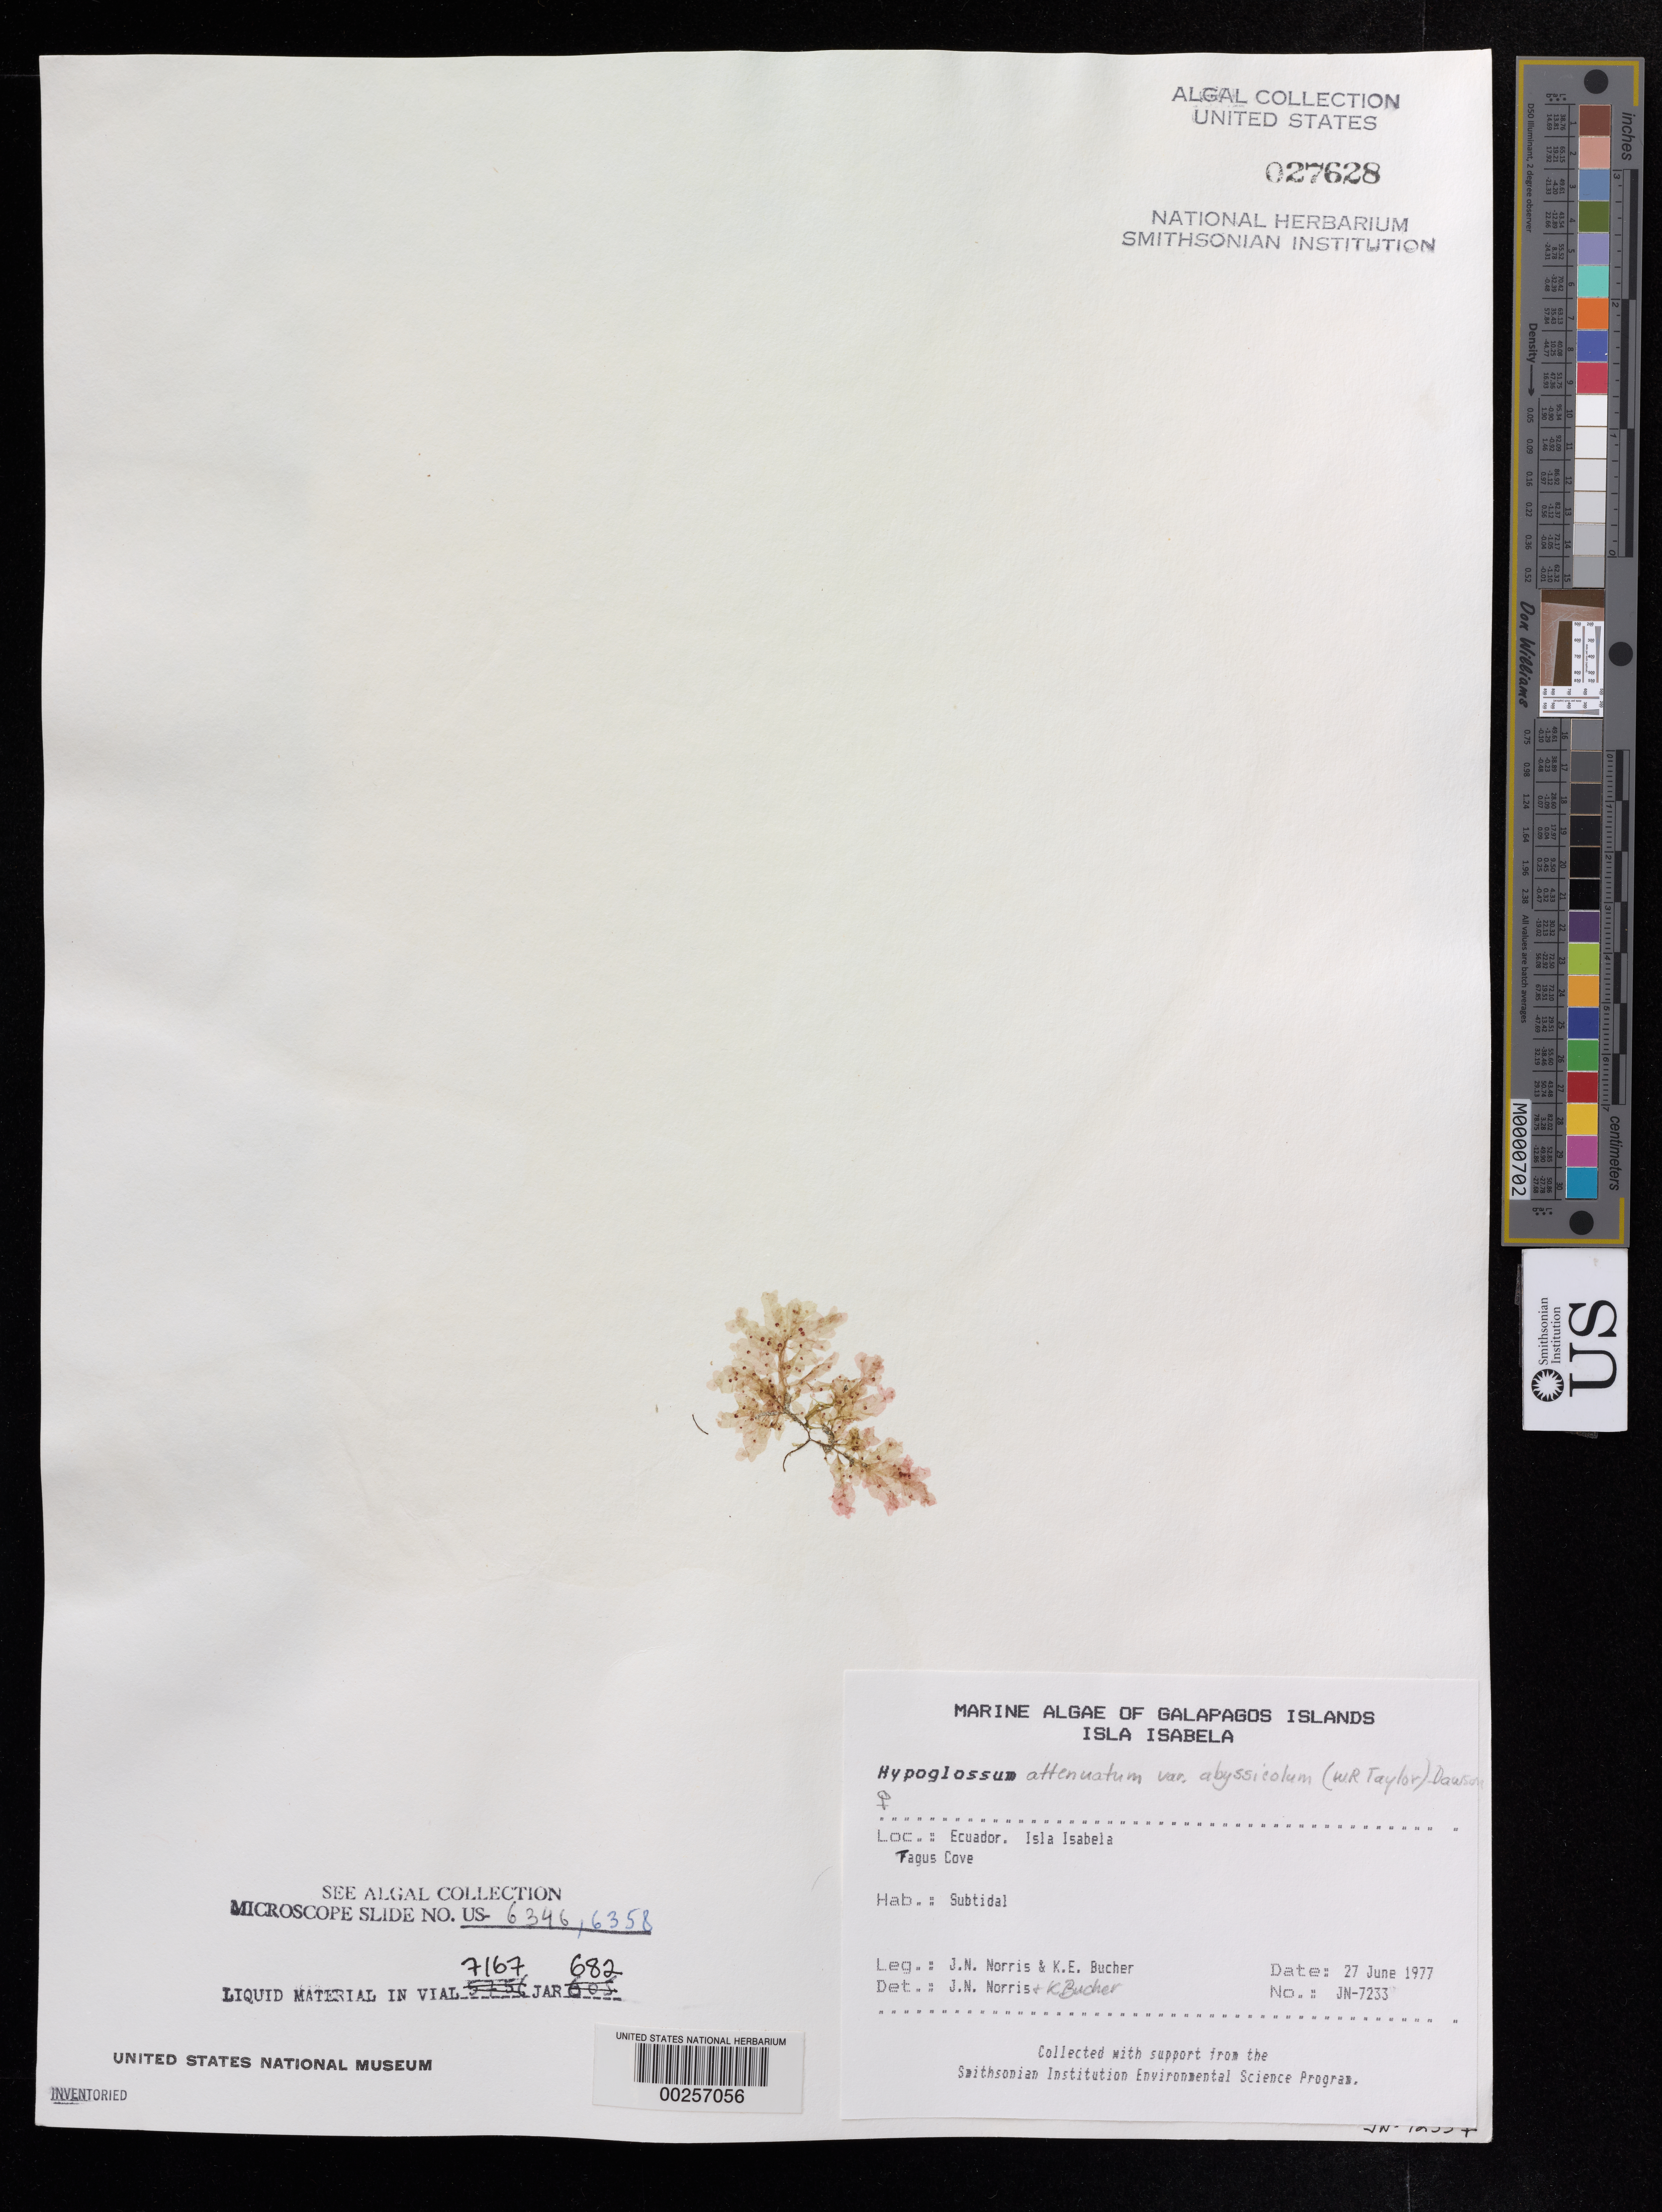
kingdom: Plantae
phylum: Rhodophyta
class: Florideophyceae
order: Ceramiales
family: Delesseriaceae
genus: Hypoglossum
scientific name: Hypoglossum attenuatum var. abyssicolum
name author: (W.R. Taylor) E.Y. Dawson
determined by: Norris, J. N.; Bucher, K. E.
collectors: J. N. Norris & K. E. Bucher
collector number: JN-7233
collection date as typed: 27 Jun 1977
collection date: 1977-06-27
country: Ecuador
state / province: Colón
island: Isabela [Albemarle]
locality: Tagus Cove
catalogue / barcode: US 27628